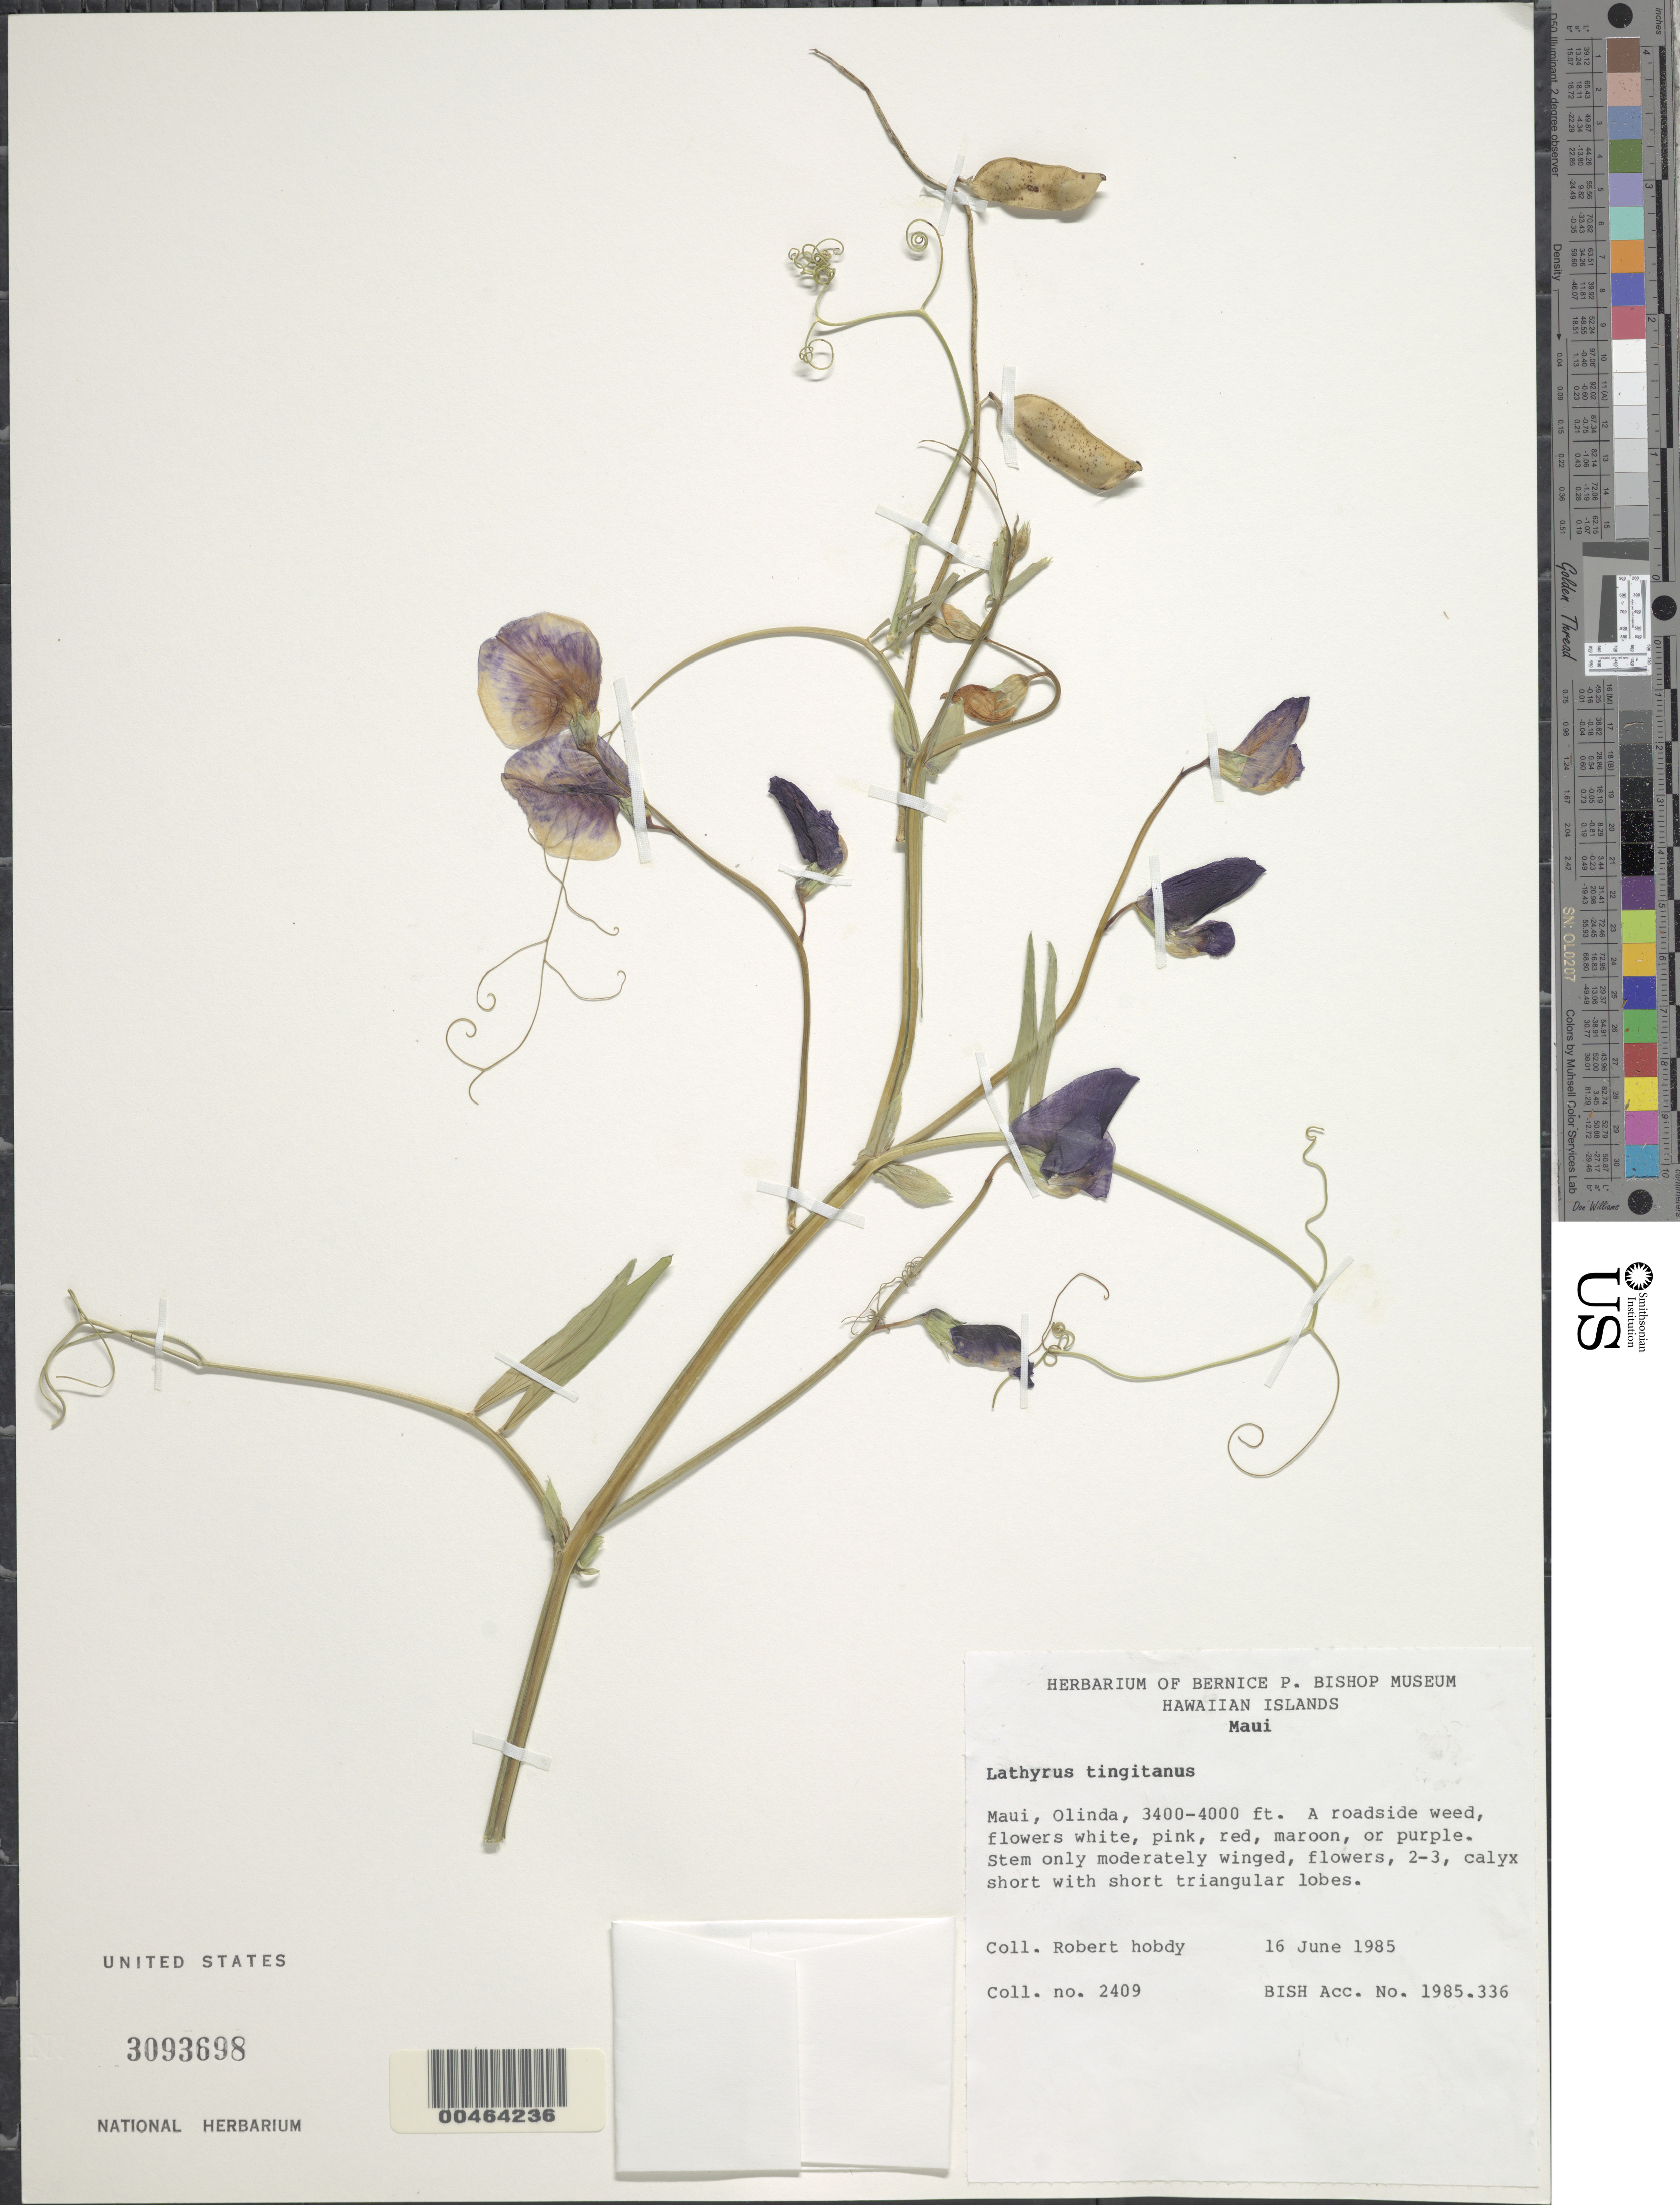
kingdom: Plantae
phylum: Tracheophyta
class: Magnoliopsida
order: Fabales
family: Fabaceae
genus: Lathyrus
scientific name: Lathyrus tingitanus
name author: L.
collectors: R. Hobdy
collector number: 2409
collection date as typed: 16 Jun 1985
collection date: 1985-06-16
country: United States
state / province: Hawaii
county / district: Honolulu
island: Oahu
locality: Olinda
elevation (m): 1036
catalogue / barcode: US 3093698